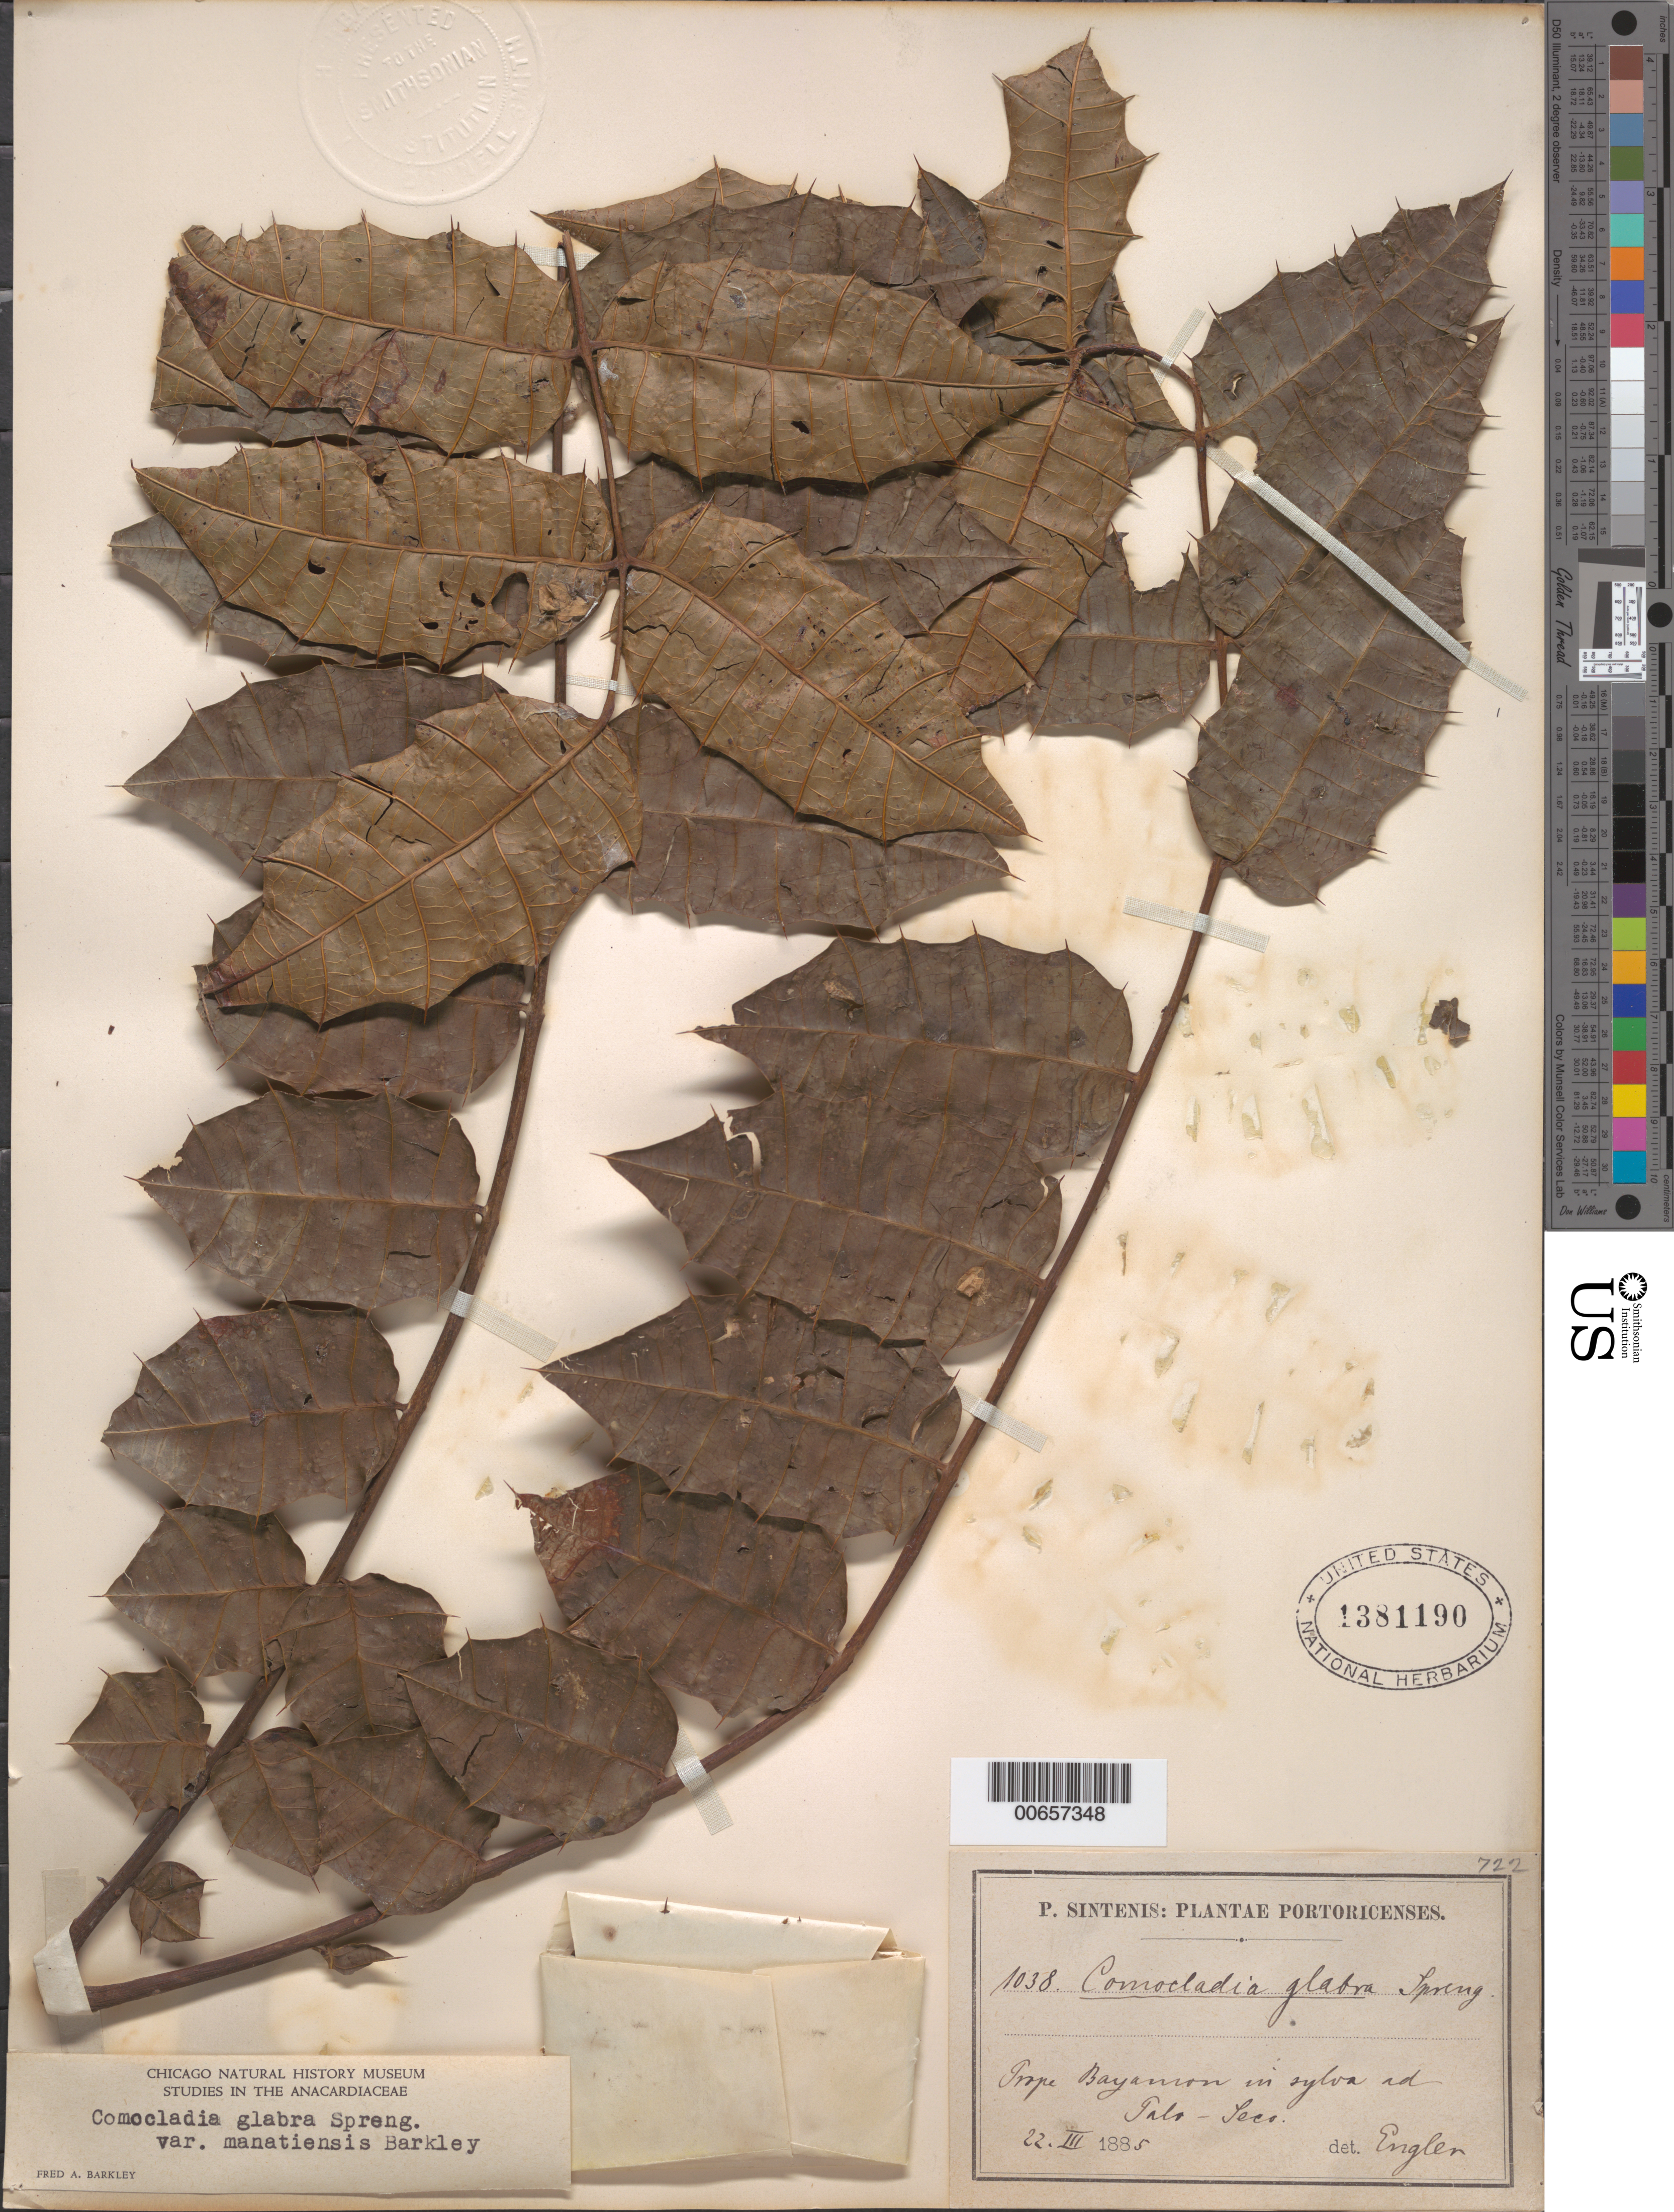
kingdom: Plantae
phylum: Tracheophyta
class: Magnoliopsida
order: Sapindales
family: Anacardiaceae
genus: Comocladia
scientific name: Comocladia glabra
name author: (Schult.) Spreng.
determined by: Engler, H. G. A.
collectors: P. Sintenis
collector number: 1038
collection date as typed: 22 Mar 1885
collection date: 1885-03-22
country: Puerto Rico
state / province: Bayamón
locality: Prope Bayamon in sylva ad Palo-Seco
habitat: In sylva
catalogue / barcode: US 1381190